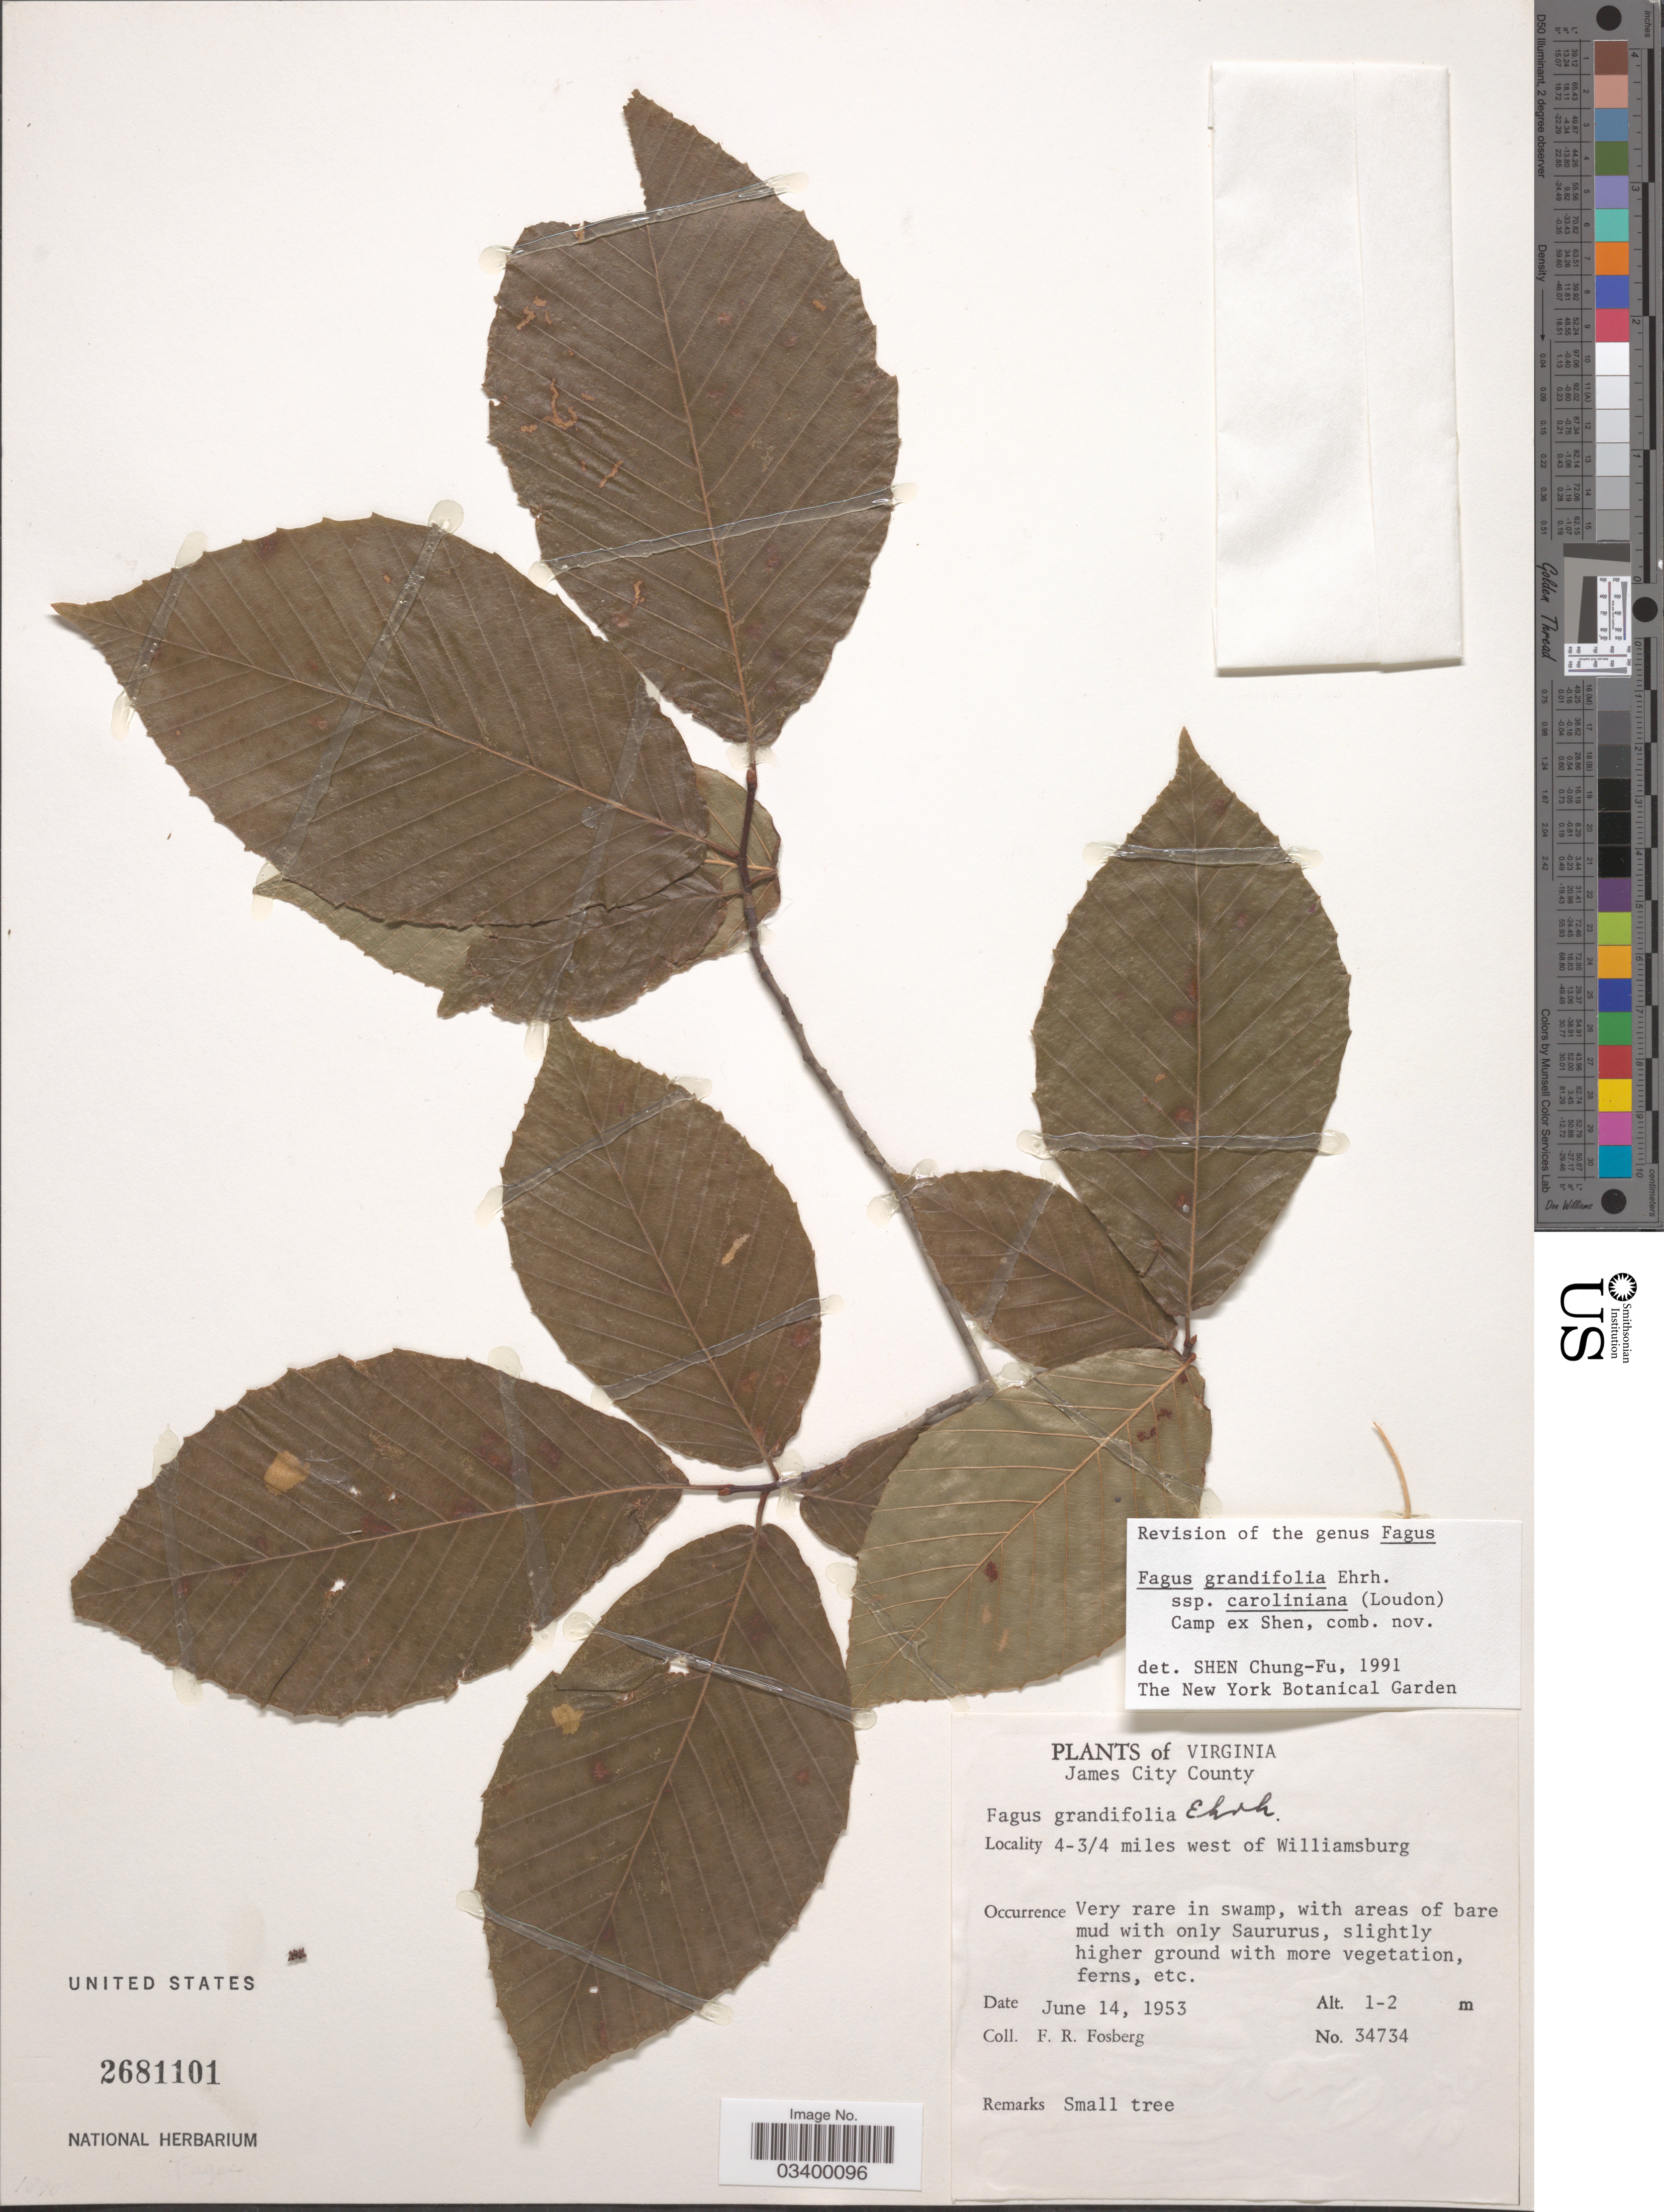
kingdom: Plantae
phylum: Tracheophyta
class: Magnoliopsida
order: Fagales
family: Fagaceae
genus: Fagus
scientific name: Fagus grandifolia subsp. caroliniana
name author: (Loudon) Fernald & Rehder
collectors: F. R. Fosberg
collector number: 34734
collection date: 1953-06-14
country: United States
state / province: Virginia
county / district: James City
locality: James City County. 4-3/4 miles west of Williamsburg.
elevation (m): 1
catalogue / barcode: US 2681101